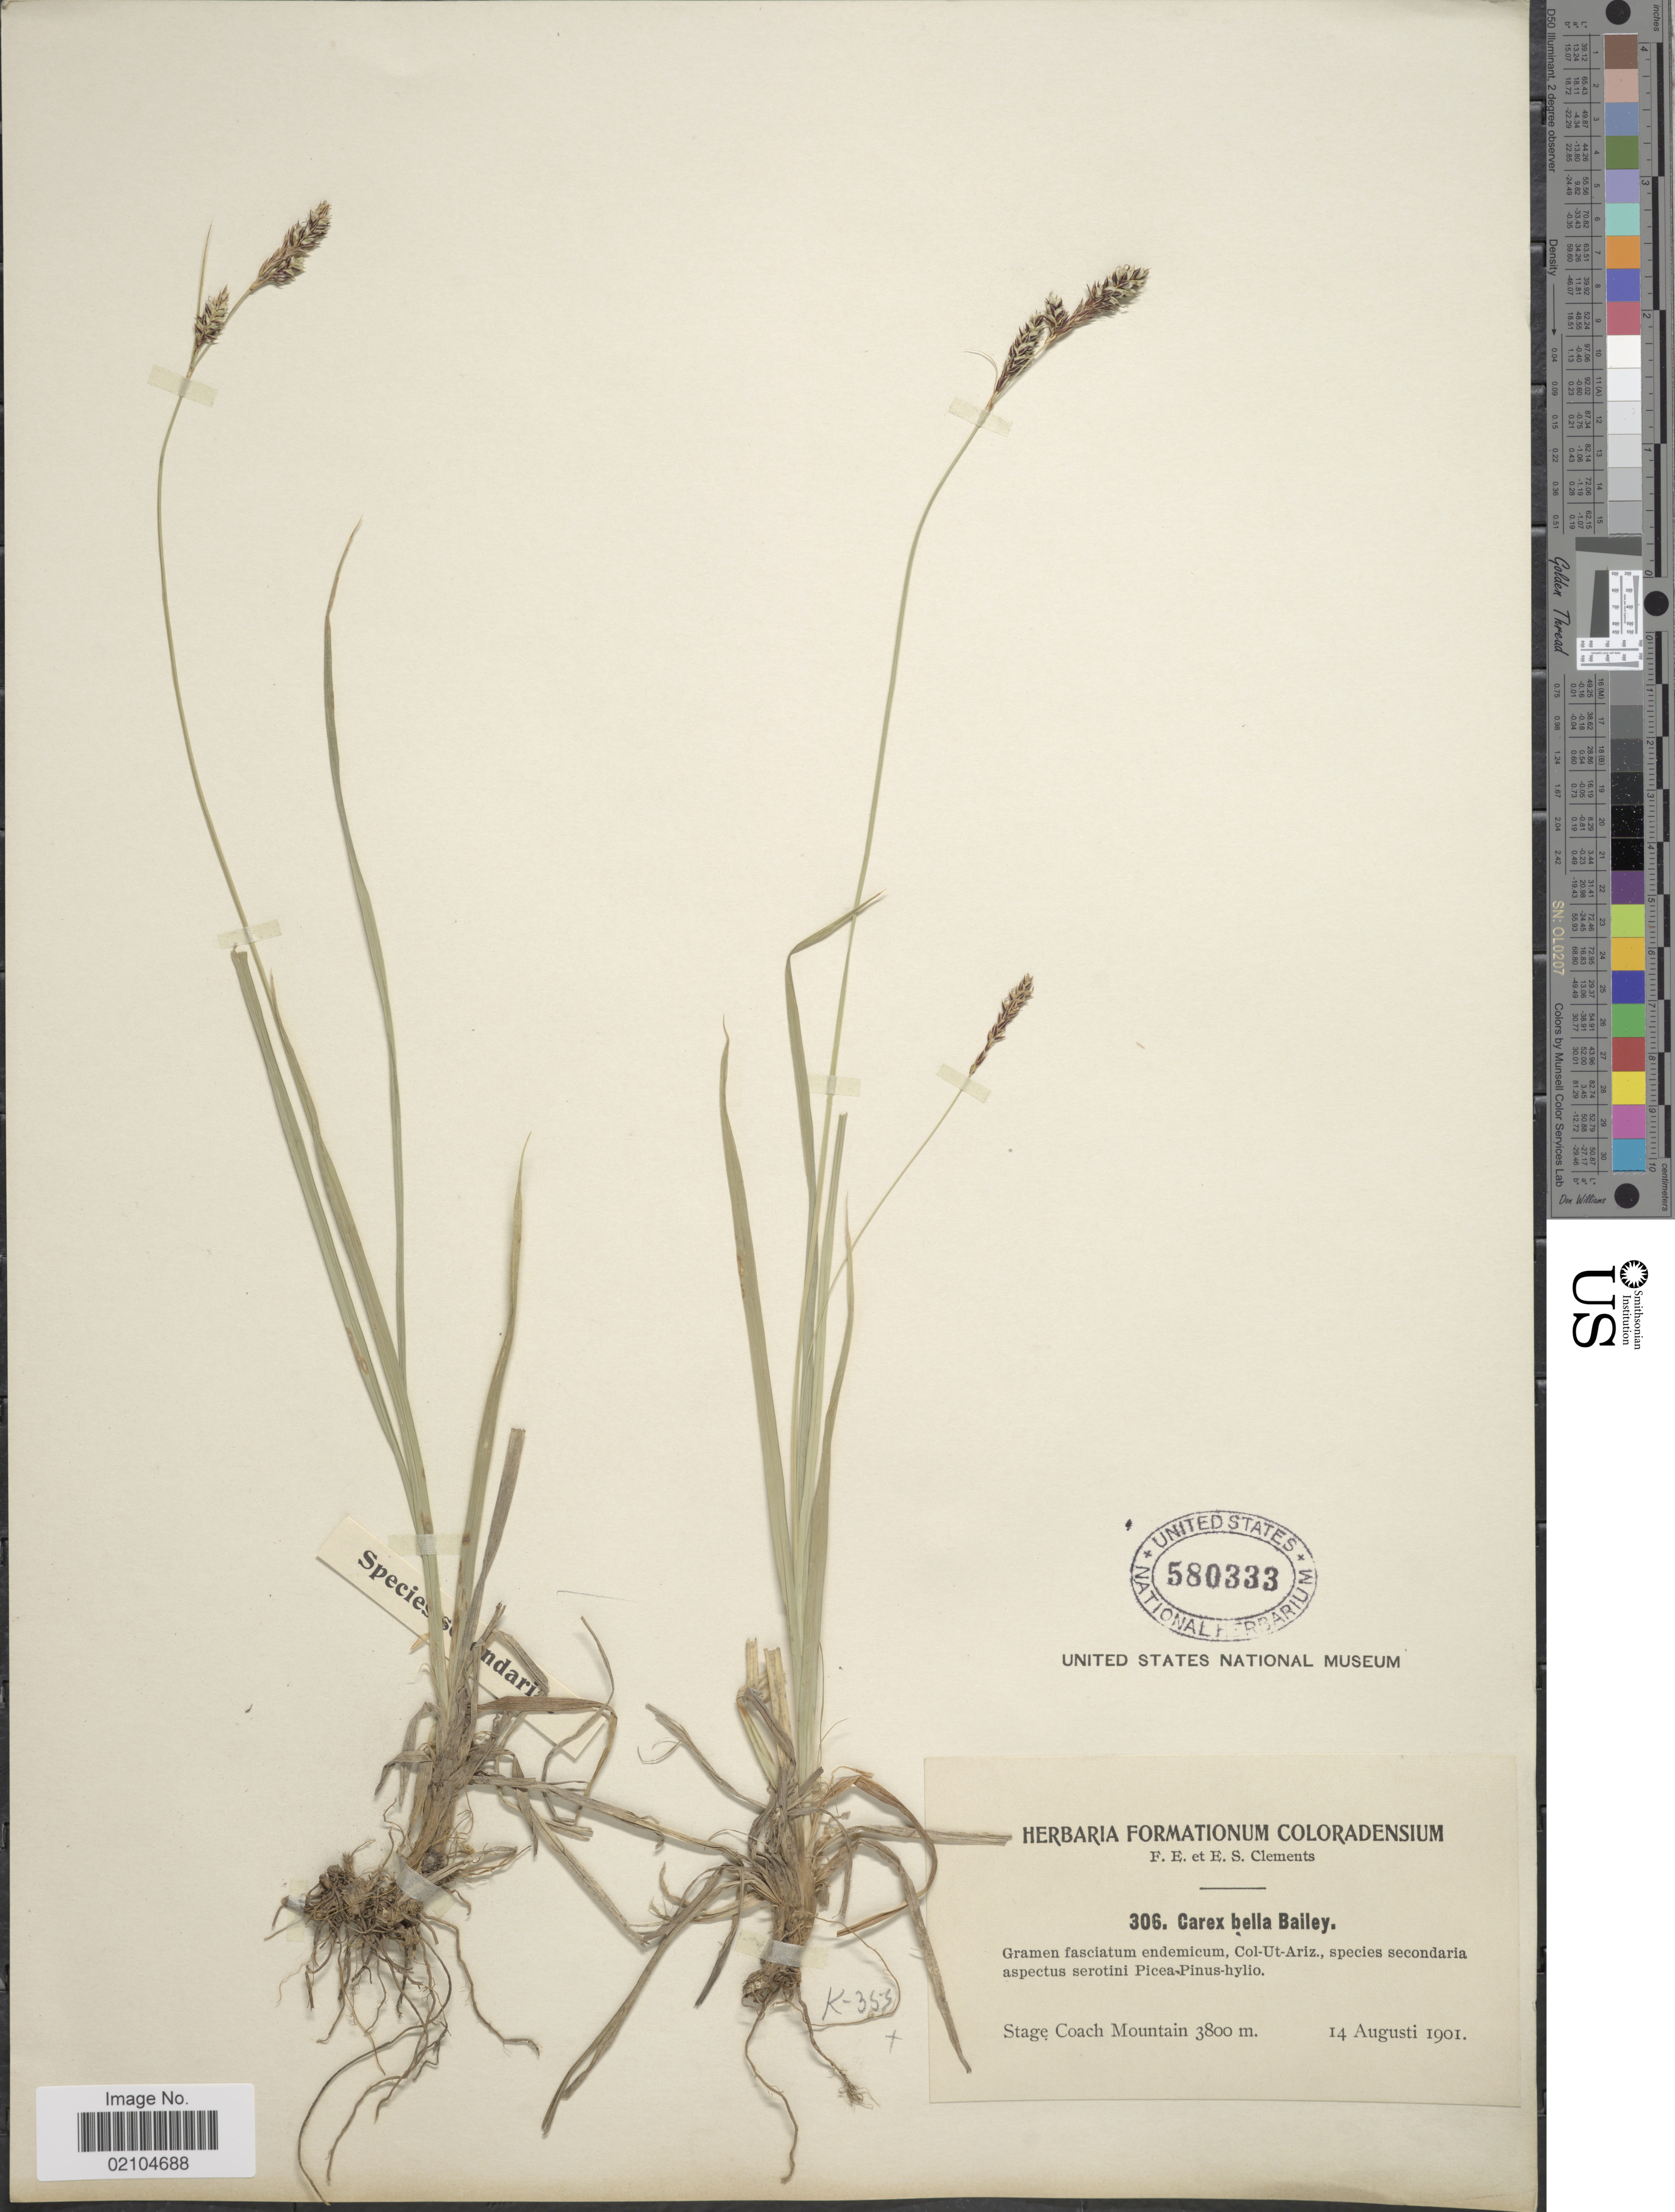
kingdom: Plantae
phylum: Tracheophyta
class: Liliopsida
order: Poales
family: Cyperaceae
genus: Carex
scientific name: Carex bella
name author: L.H. Bailey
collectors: F. E. Clements & E. S. Clements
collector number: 306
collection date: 1901-08-14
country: United States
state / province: Colorado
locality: Stage Coach Mountain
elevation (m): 3800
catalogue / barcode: US 580333